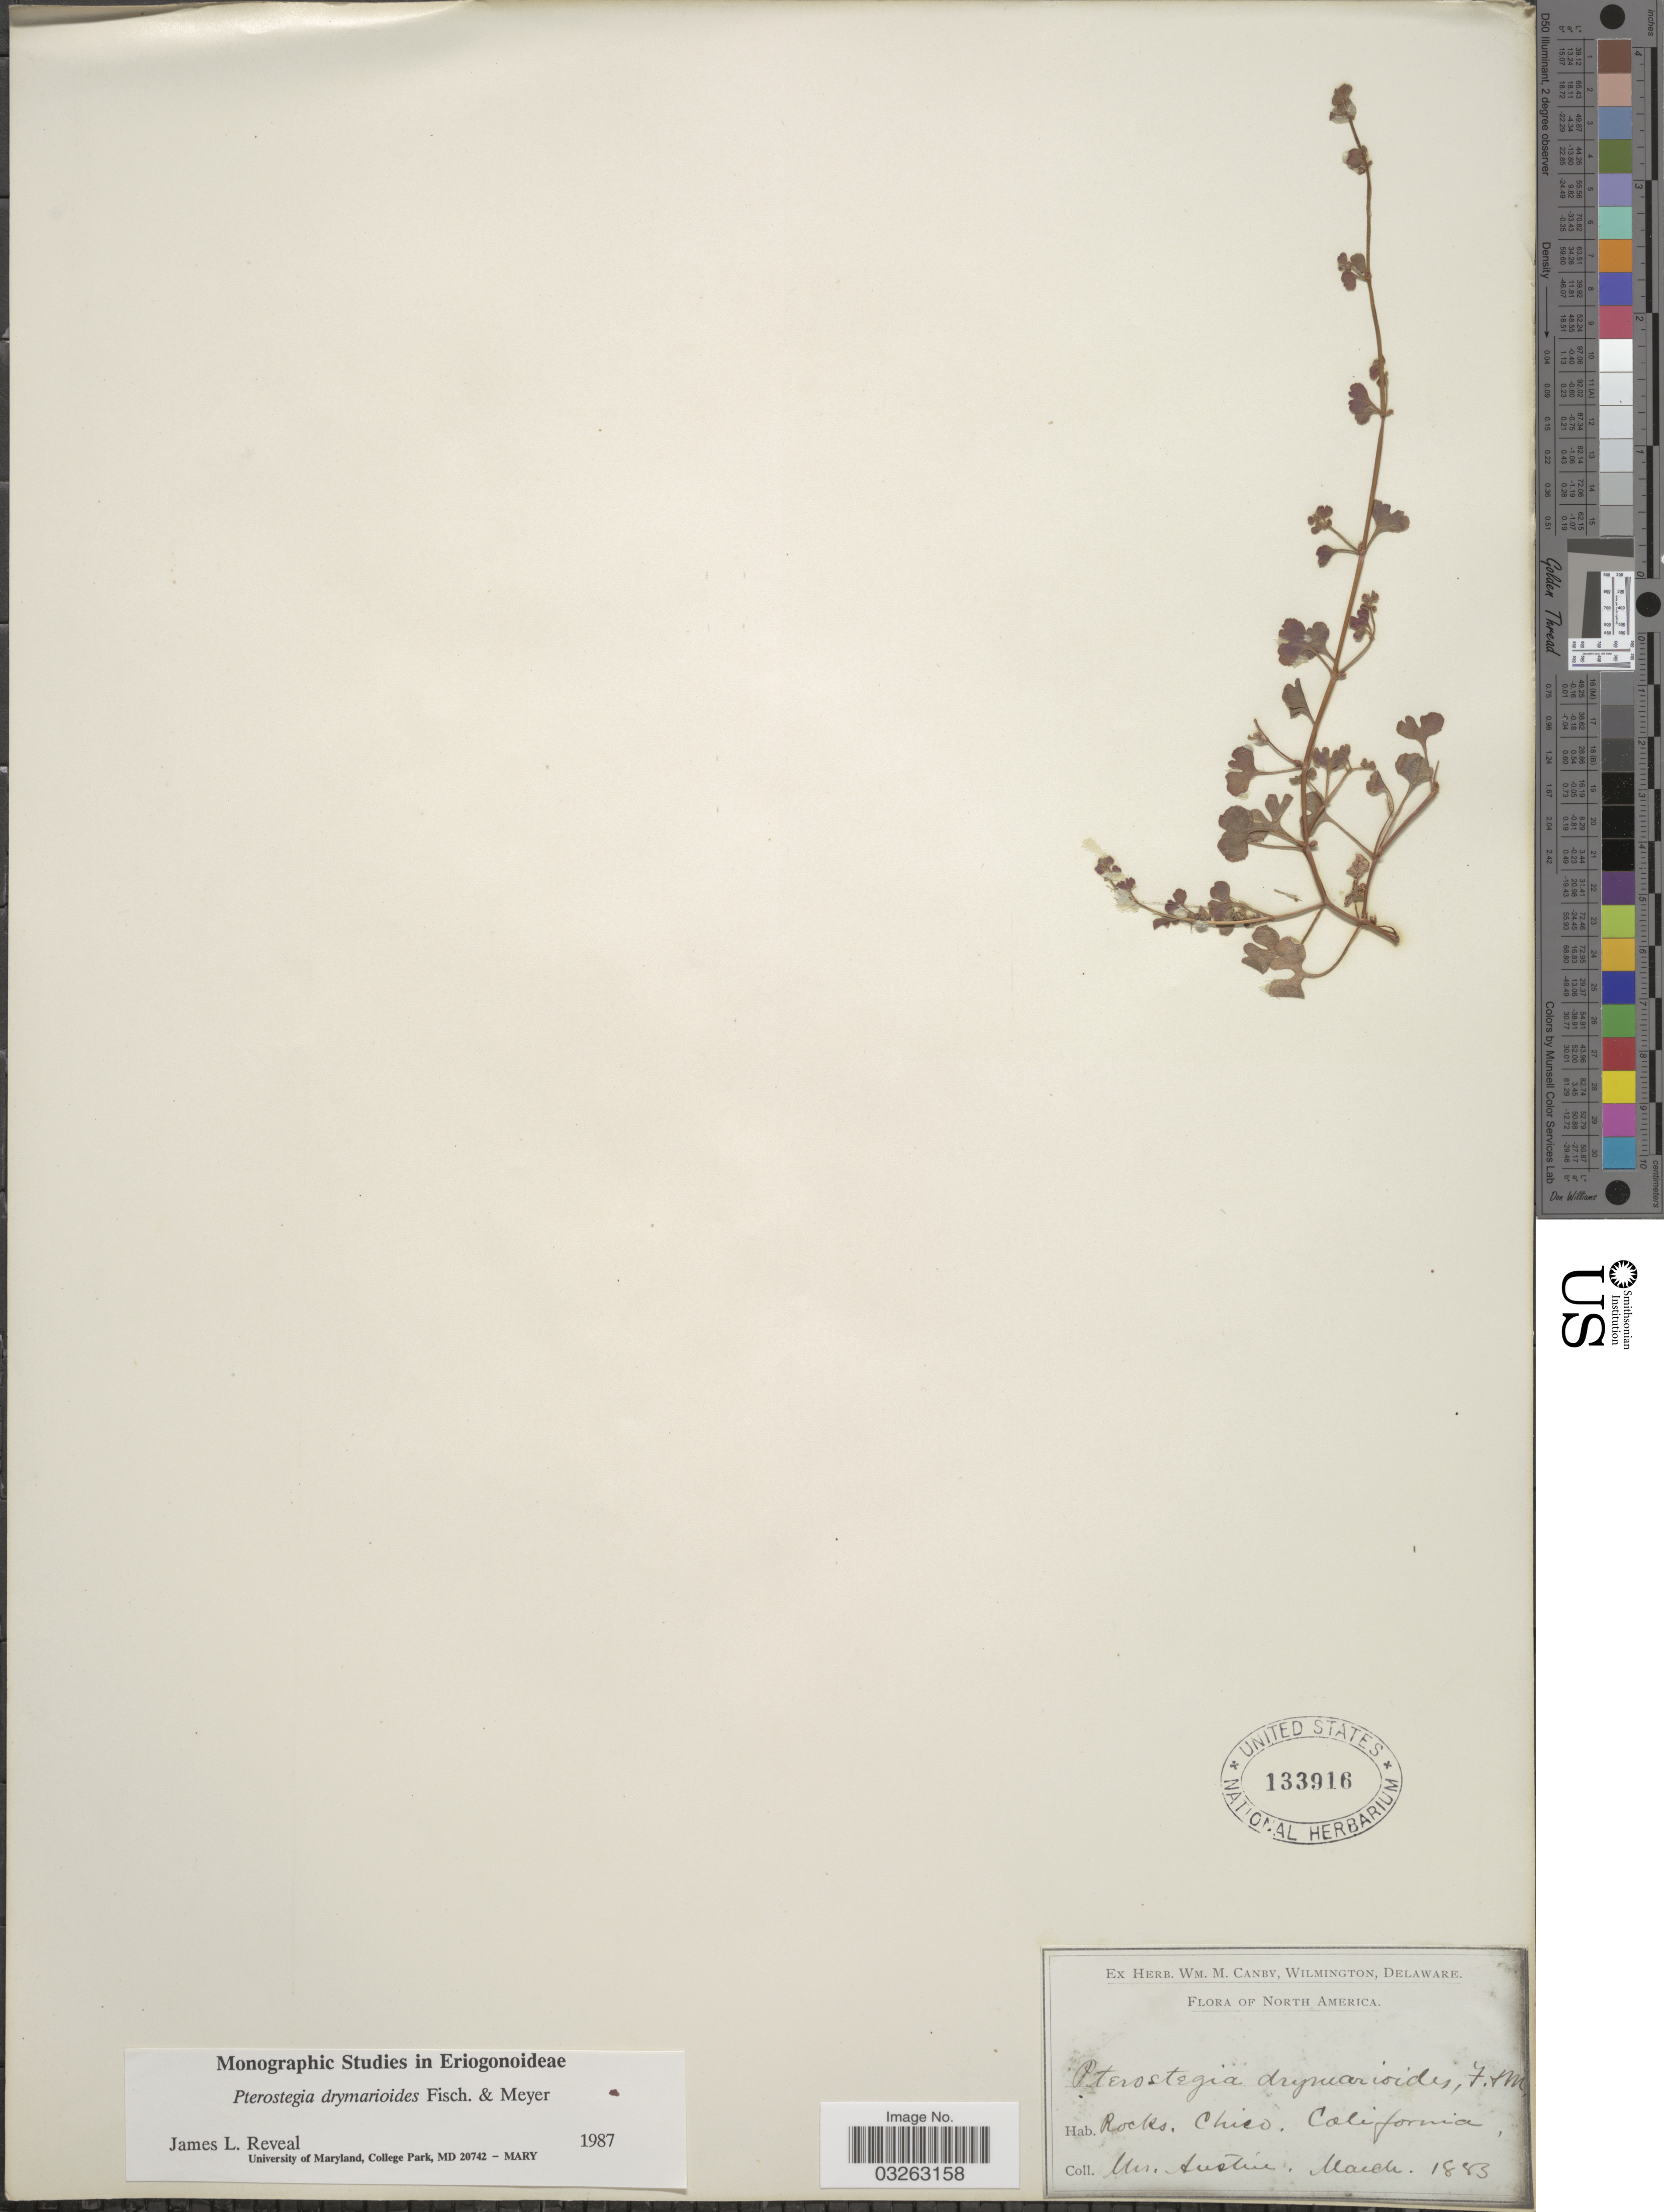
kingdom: Plantae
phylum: Tracheophyta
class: Magnoliopsida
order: Caryophyllales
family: Polygonaceae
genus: Pterostegia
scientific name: Pterostegia drymarioides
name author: Fisch. & C.A. Mey.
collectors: R. Austin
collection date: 1883-03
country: United States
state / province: California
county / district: Butte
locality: Chico.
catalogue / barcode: US 133916